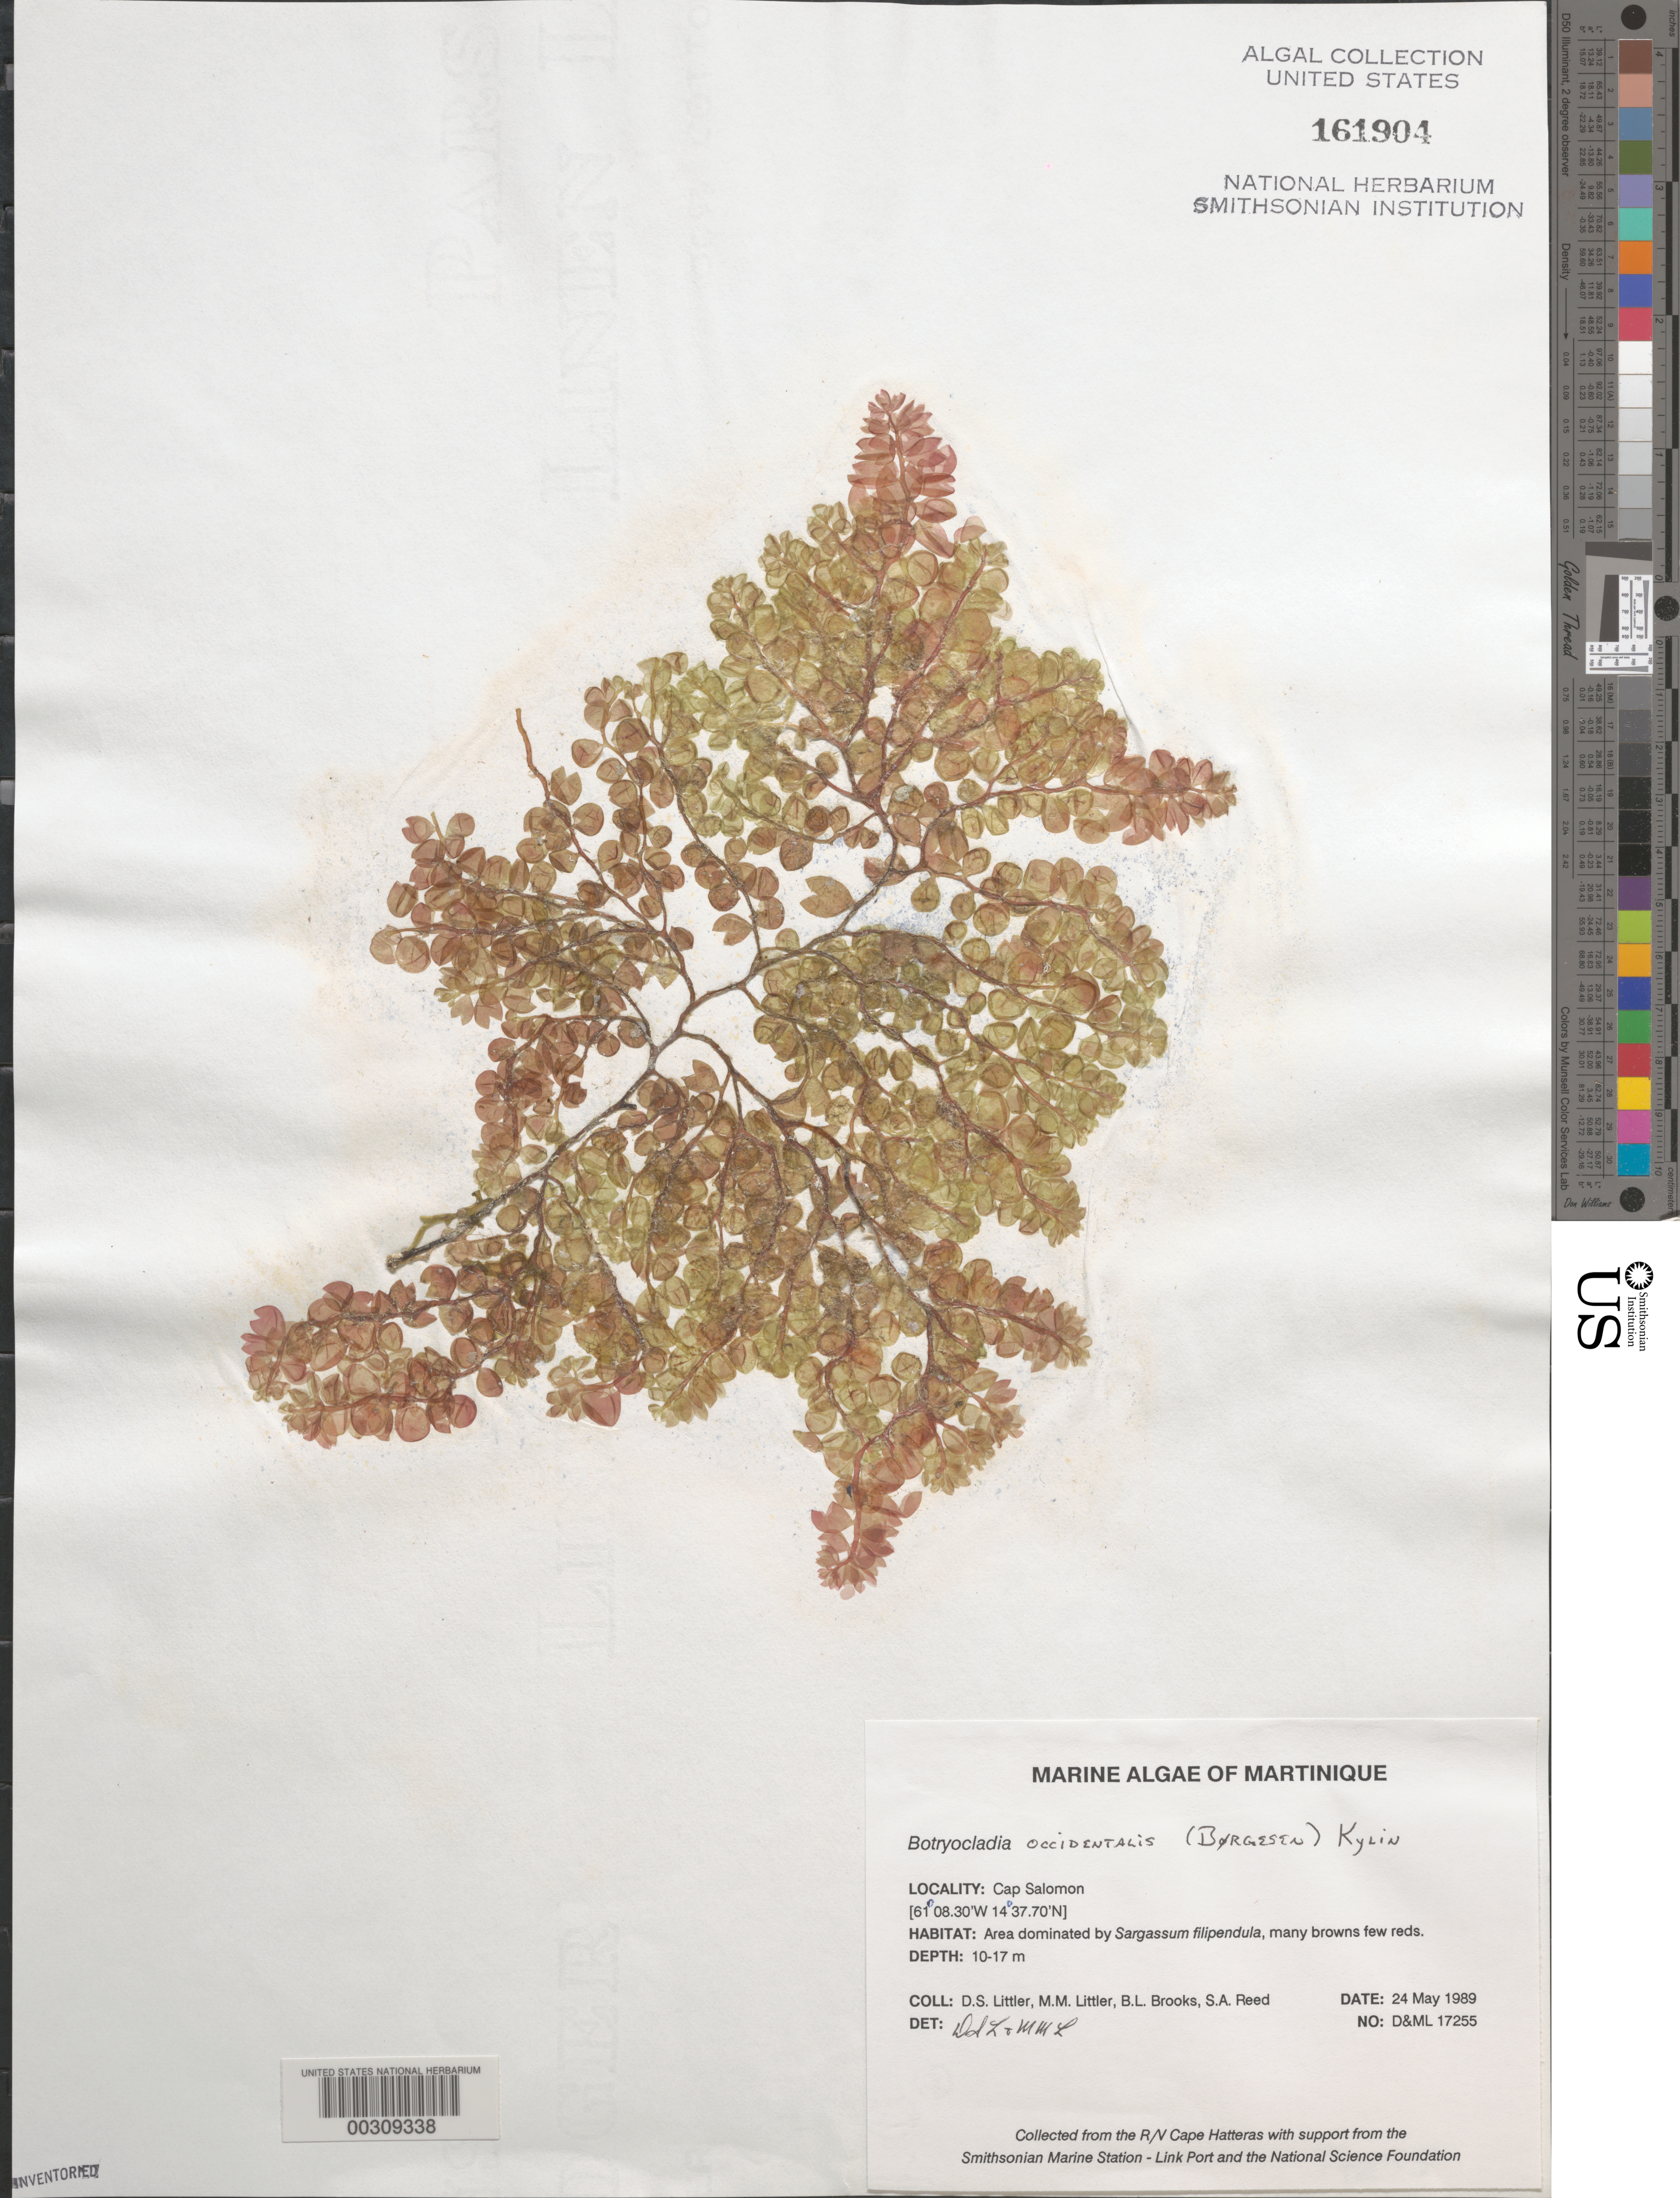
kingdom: Plantae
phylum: Rhodophyta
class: Florideophyceae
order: Rhodymeniales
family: Rhodymeniaceae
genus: Botryocladia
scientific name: Botryocladia occidentalis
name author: (Børgesen) Kylin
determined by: Littler, D. S.; Littler, M. M.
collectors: D. S. Littler, M. M. Littler, B. Brooks & S. Reed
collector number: D&ML 17255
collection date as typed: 24 May 1989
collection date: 1989-05-24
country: Martinique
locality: Cap Salomon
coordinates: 14 37.70' N, 61 08.30' W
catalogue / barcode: US 161904